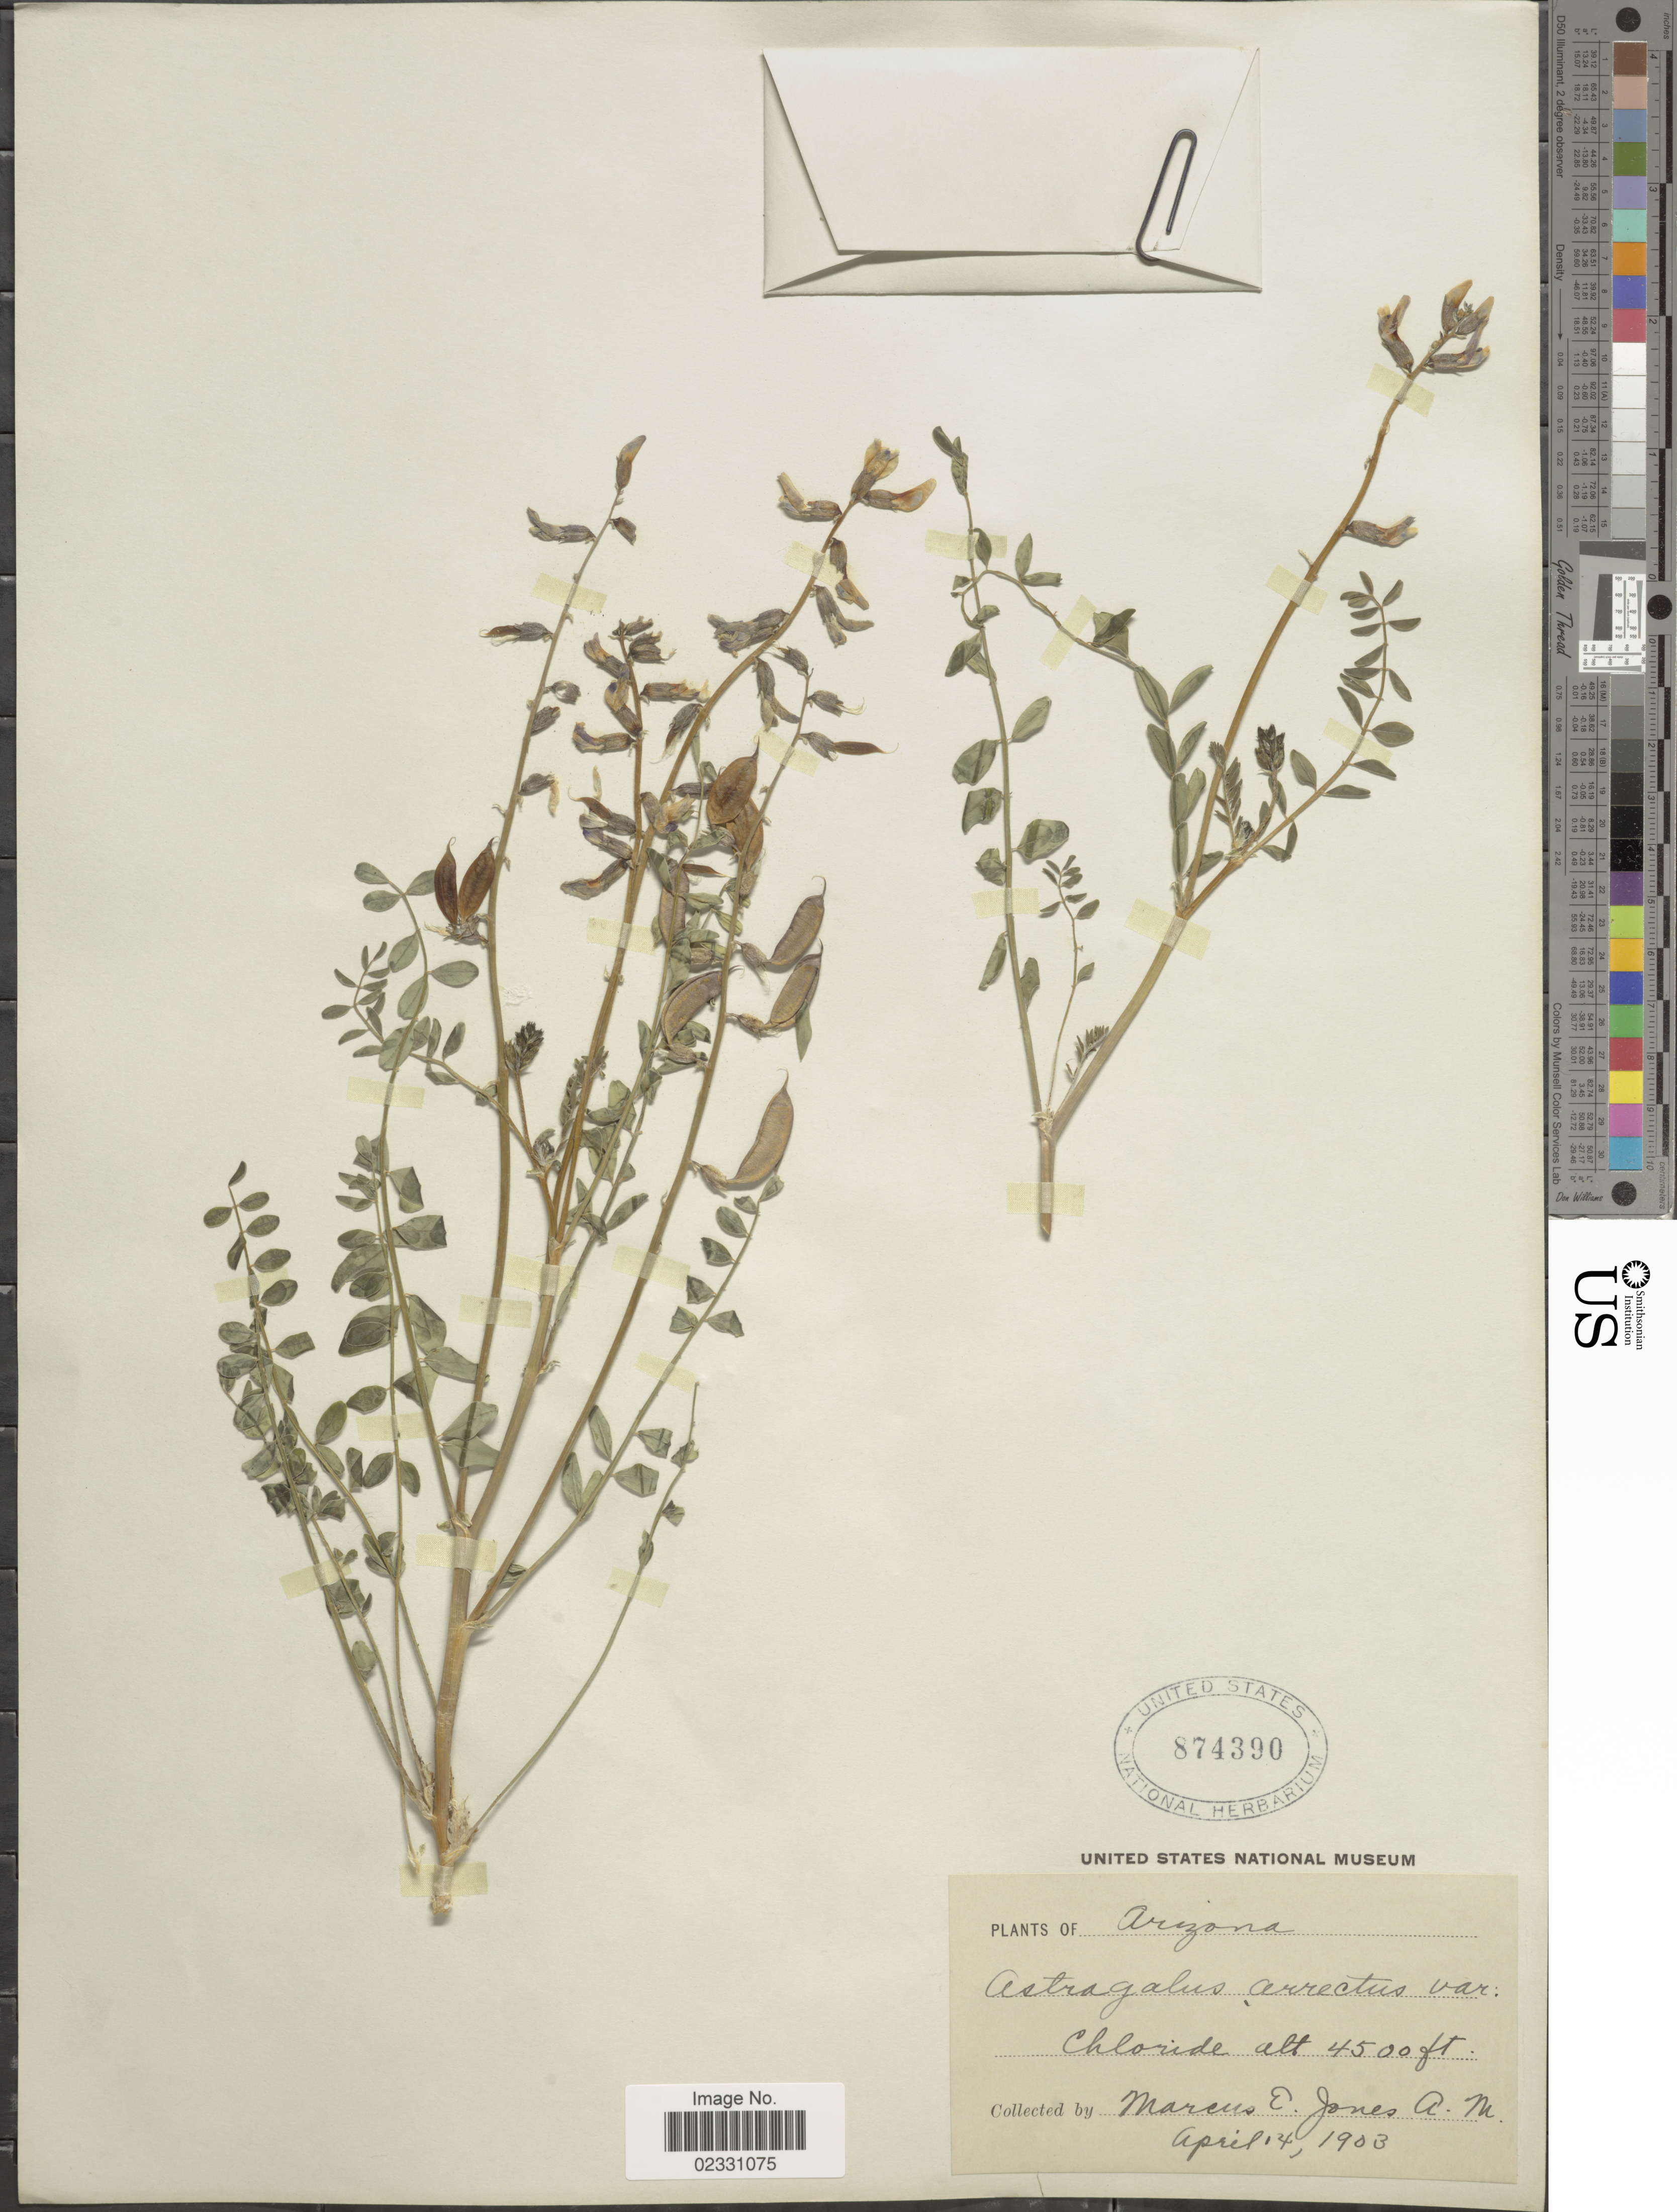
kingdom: Plantae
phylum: Tracheophyta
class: Magnoliopsida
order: Fabales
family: Fabaceae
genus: Astragalus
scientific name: Astragalus eremiticus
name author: E. Sheld.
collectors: M. E. Jones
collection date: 1903-04-14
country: United States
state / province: Arizona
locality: Chloride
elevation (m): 1372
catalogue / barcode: US 874390